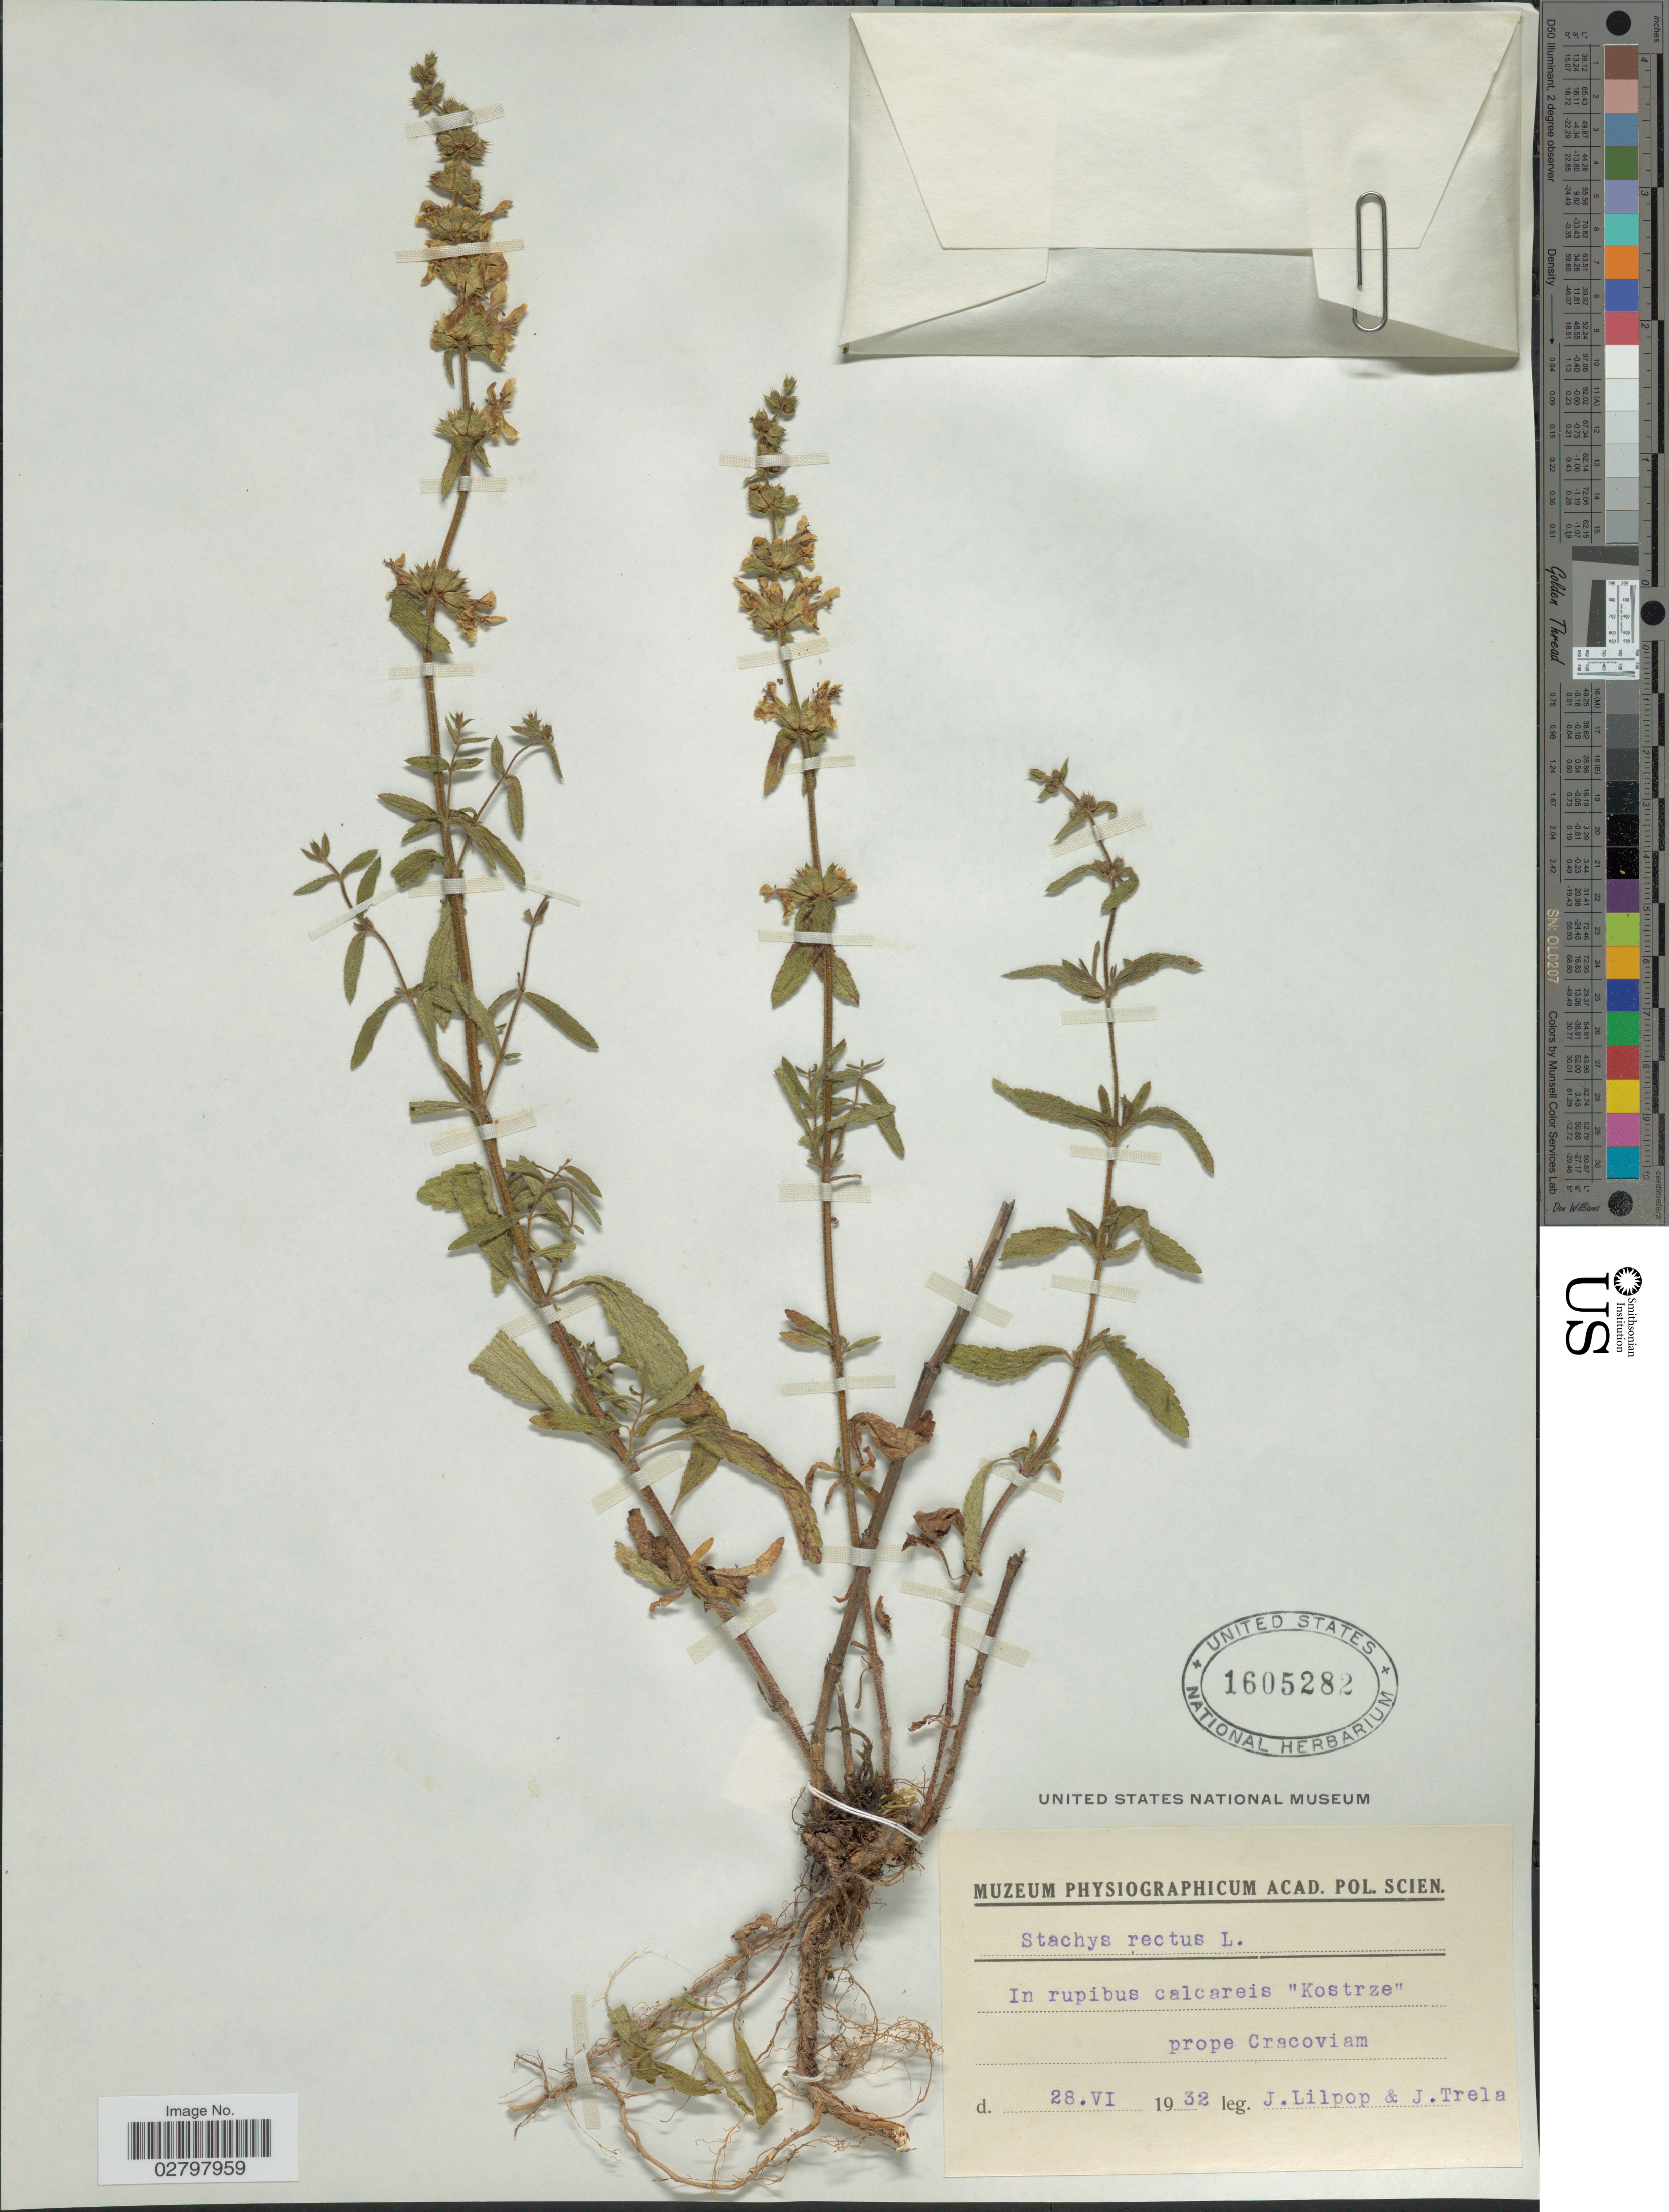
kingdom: Plantae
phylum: Tracheophyta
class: Magnoliopsida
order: Lamiales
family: Lamiaceae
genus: Stachys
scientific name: Stachys recta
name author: L.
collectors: J. Lilpop & J. Trela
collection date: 1932-06-28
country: Poland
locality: In rupibus calcareis "Kostrze" prope Cracoviam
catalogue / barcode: US 1605282